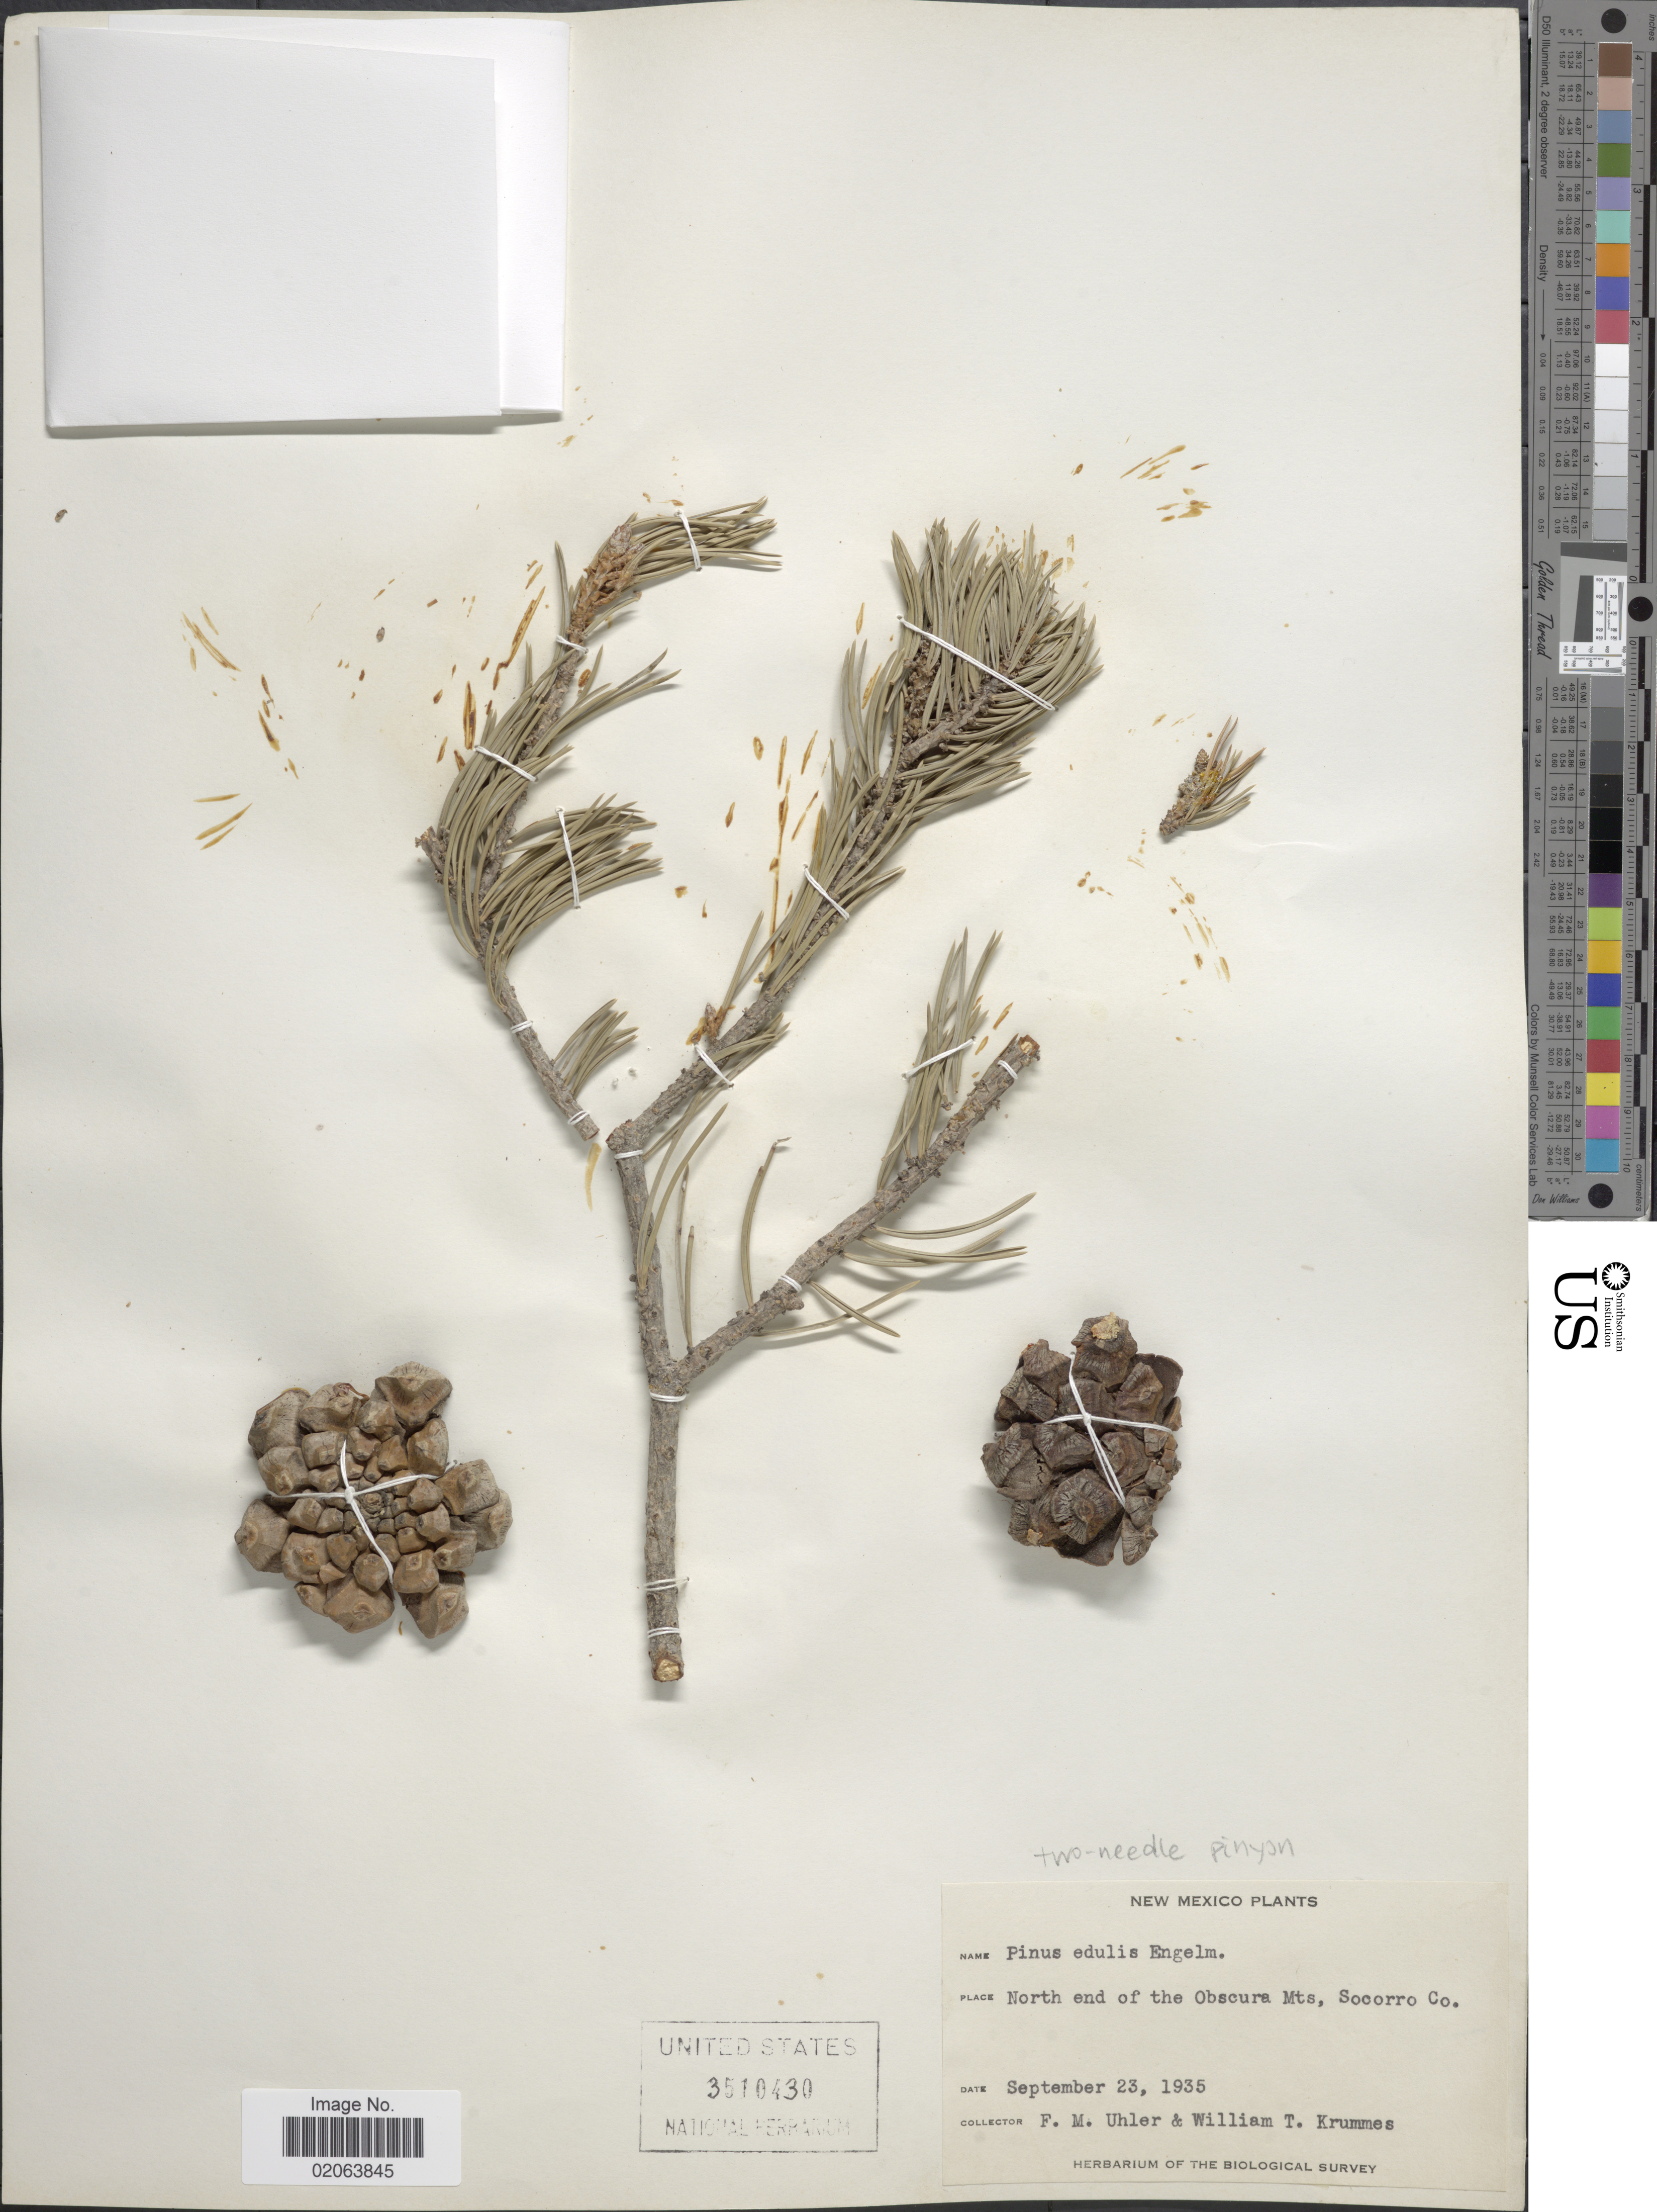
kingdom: Plantae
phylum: Tracheophyta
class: Pinopsida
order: Pinales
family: Pinaceae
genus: Pinus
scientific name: Pinus edulis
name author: Engelm.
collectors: F. M. Uhler & W. Krummes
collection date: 1935-09-23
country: United States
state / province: New Mexico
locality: North end of the Obscura Mts., Socorro Co.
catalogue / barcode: US 3510430